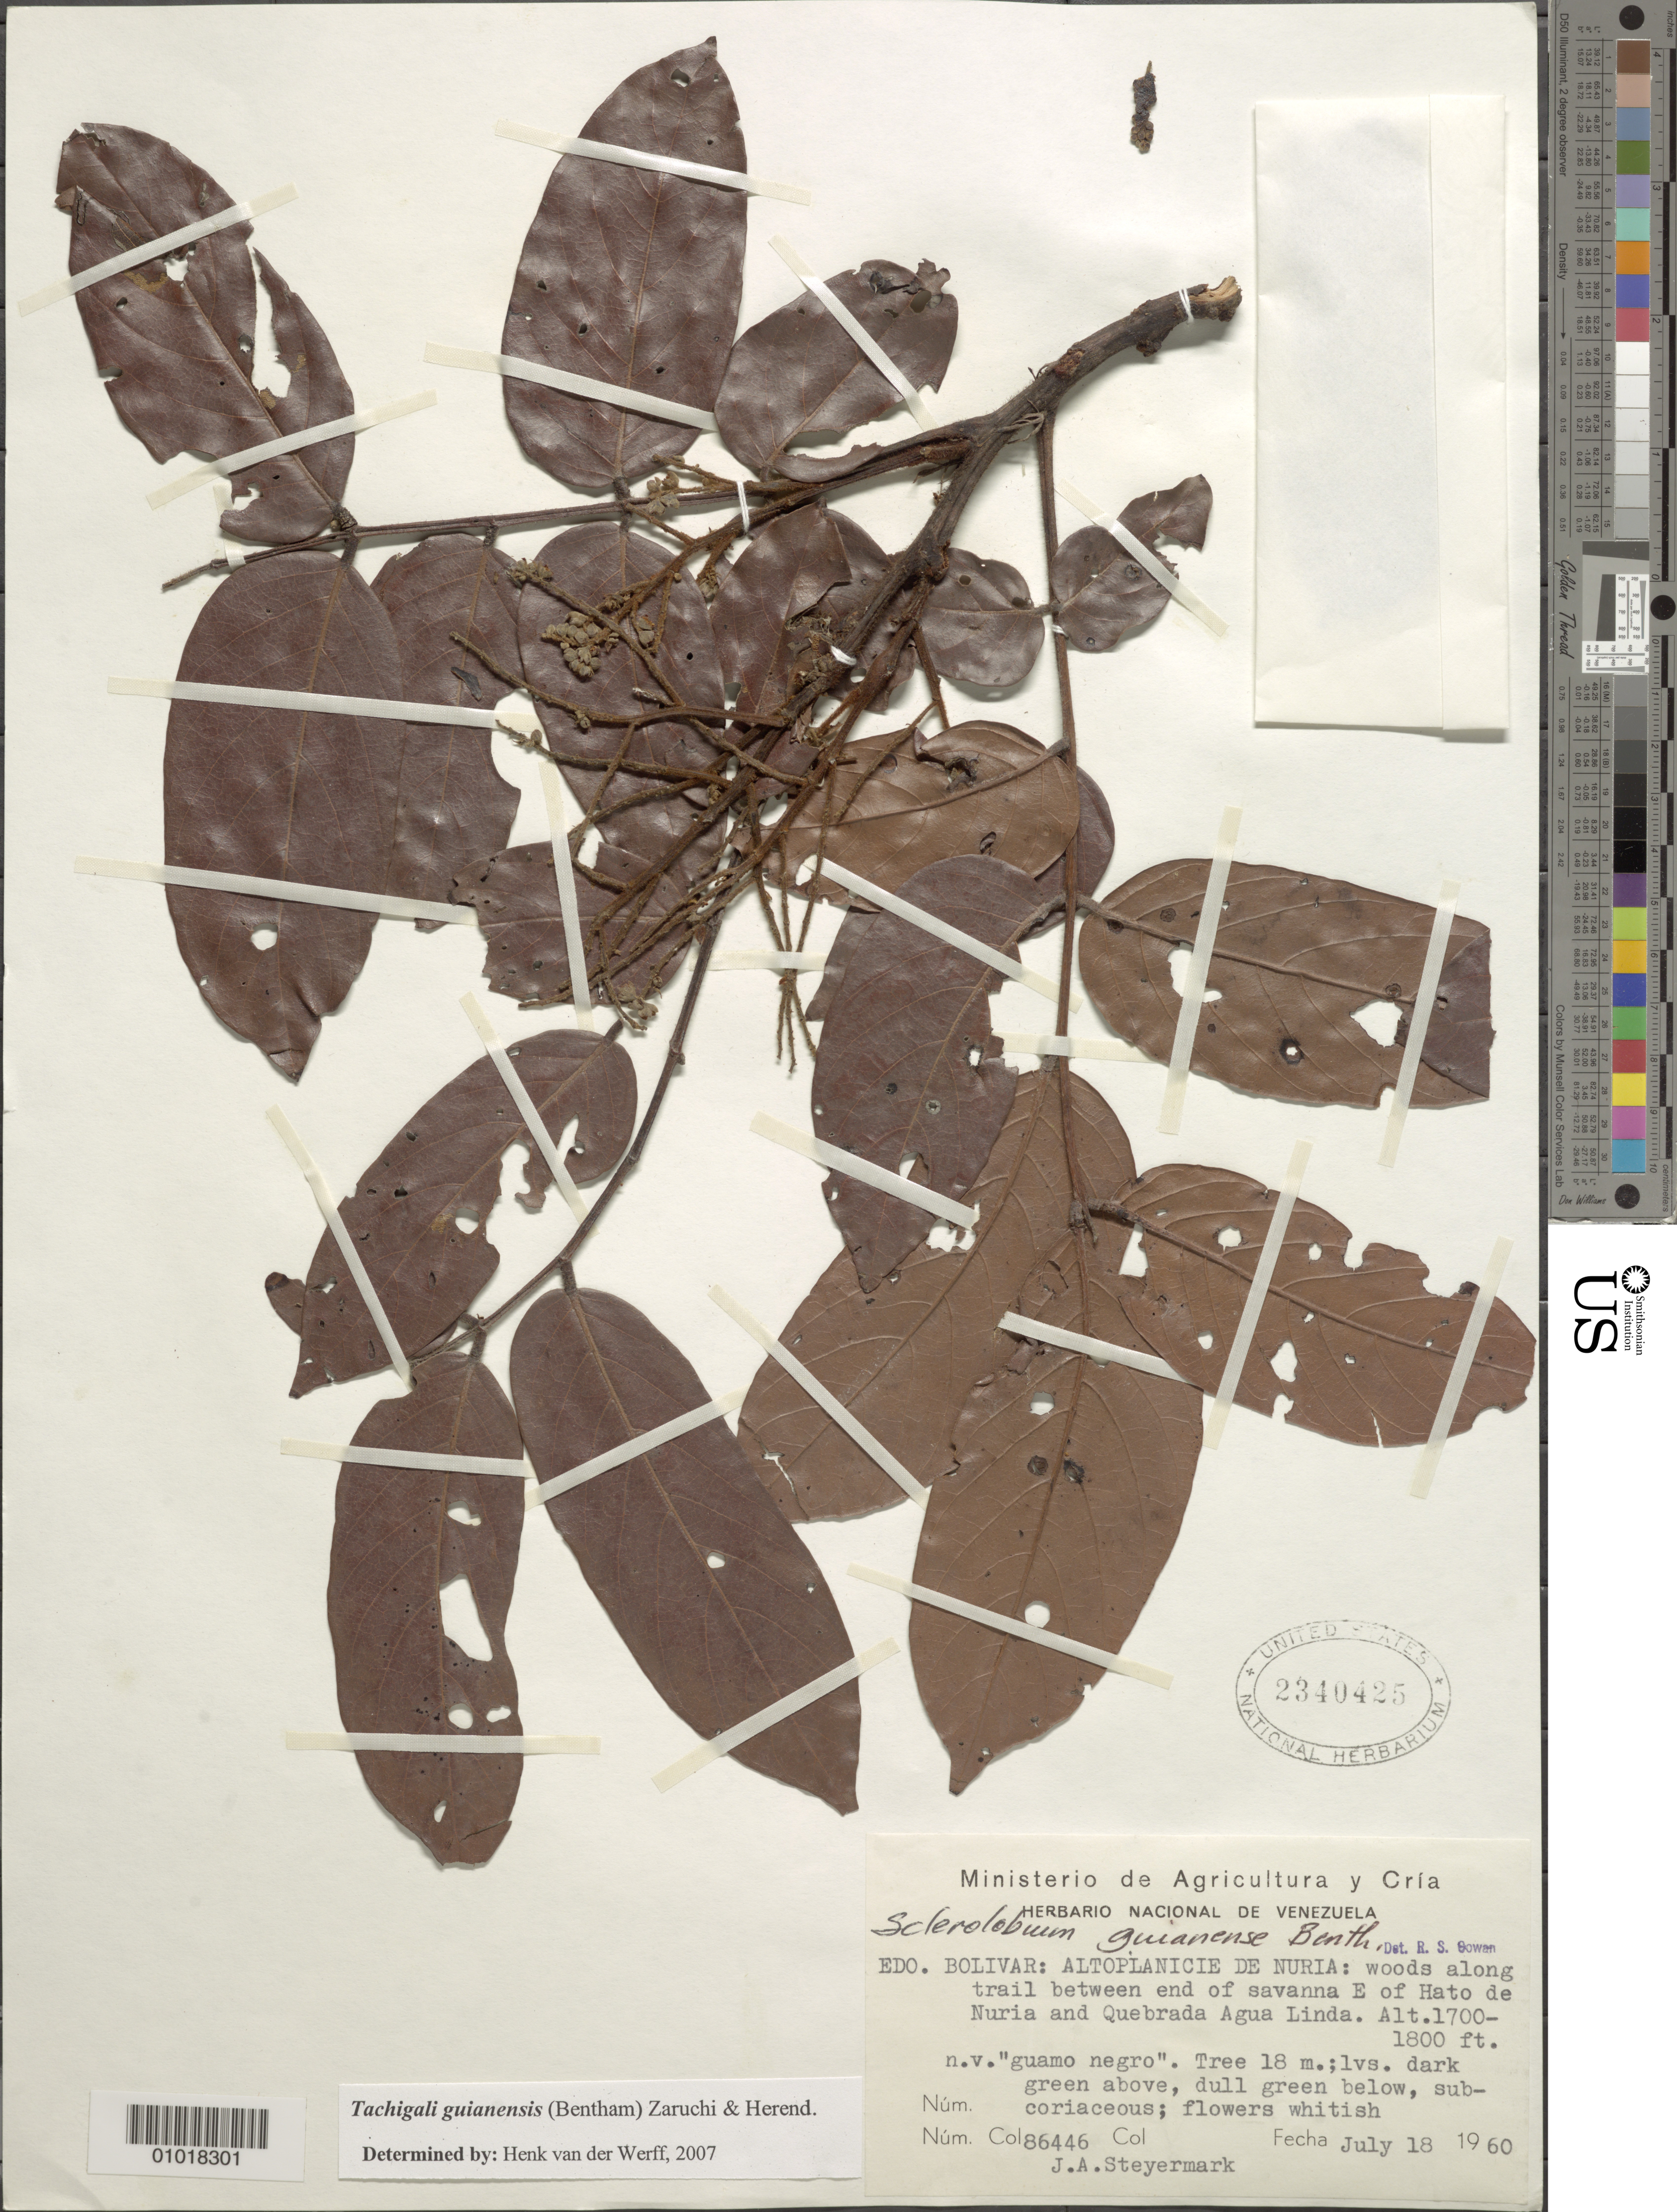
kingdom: Plantae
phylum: Tracheophyta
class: Magnoliopsida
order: Fabales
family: Fabaceae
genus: Tachigali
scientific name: Tachigali guianensis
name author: (Benth.) Zarucchi & Herend.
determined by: van der Werff, H., (MO), Missouri Botanical Garden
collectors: J. Steyermark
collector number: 86446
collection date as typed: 18-Jul-60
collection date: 1960-07-18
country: Venezuela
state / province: Bolívar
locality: Altiplanicie de Nuria: trail between end of savanna, E of Hato de Nuria and quebrada Agua Linda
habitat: Woods along trail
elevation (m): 518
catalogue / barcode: US 2340425